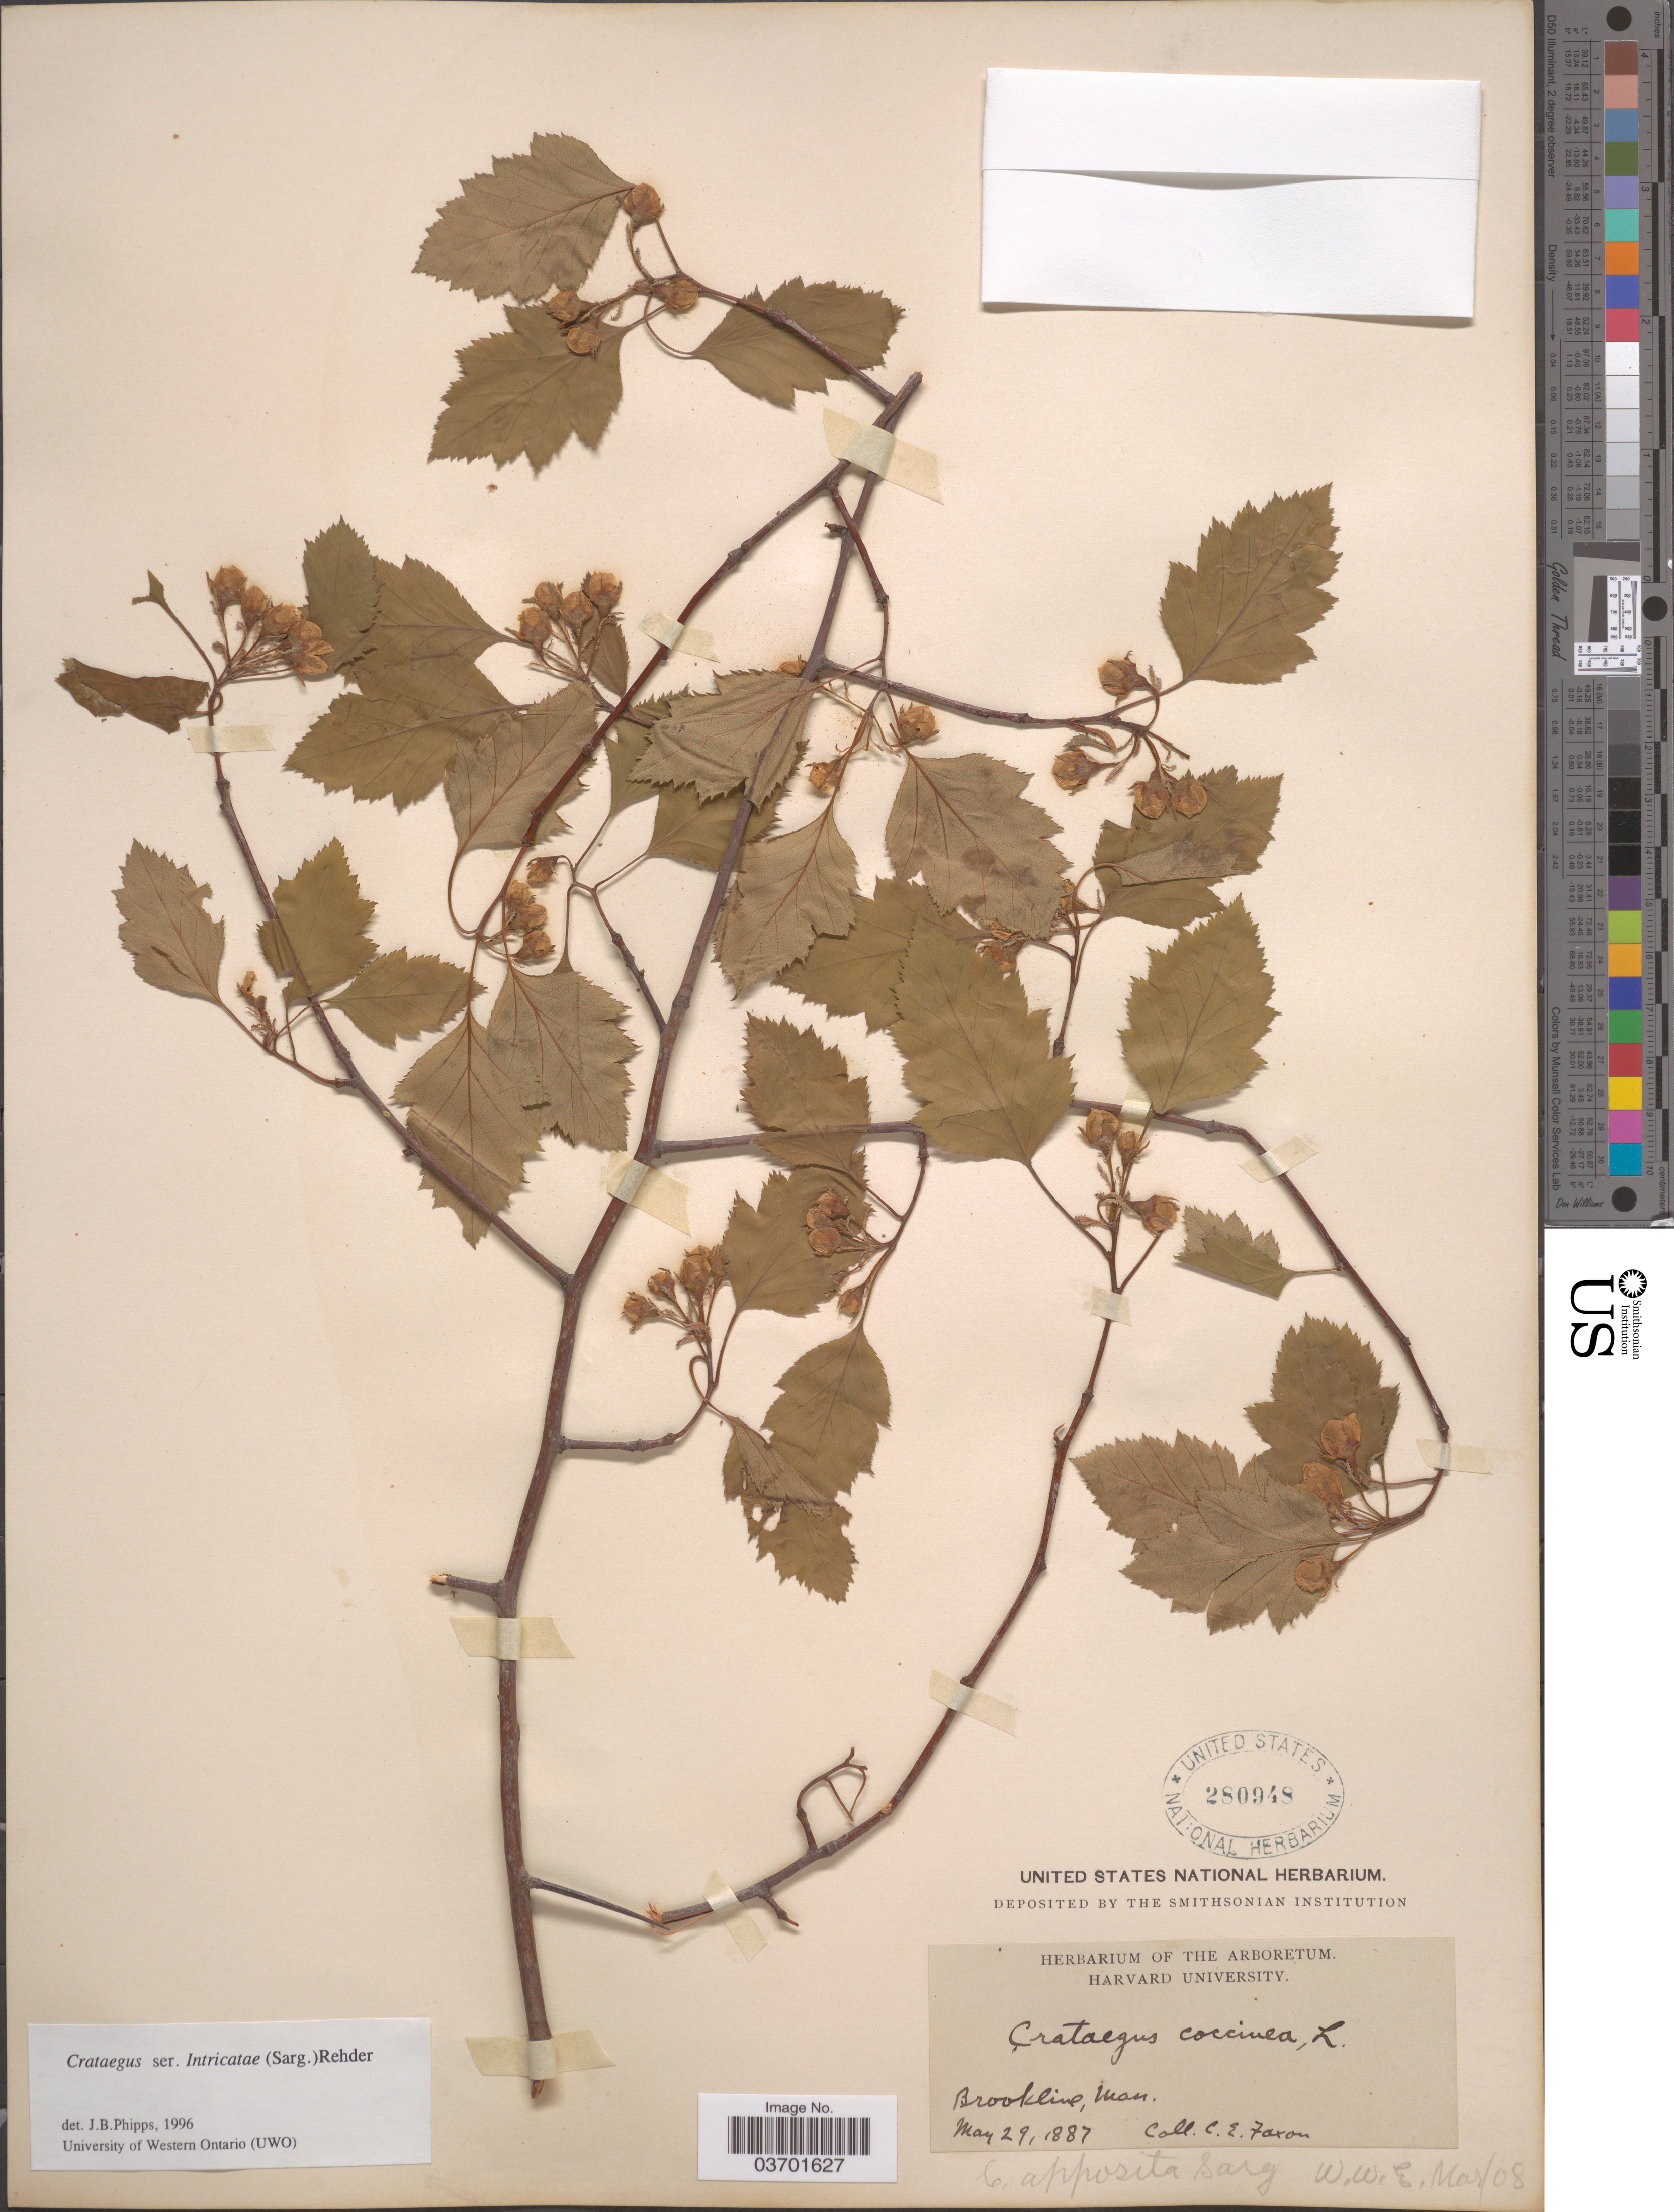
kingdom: Plantae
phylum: Tracheophyta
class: Magnoliopsida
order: Rosales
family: Rosaceae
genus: Crataegus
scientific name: Crataegus rubella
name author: Beadle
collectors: C. Faxon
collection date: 1887-05-29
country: United States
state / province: Massachusetts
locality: Brookline.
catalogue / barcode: US 280948